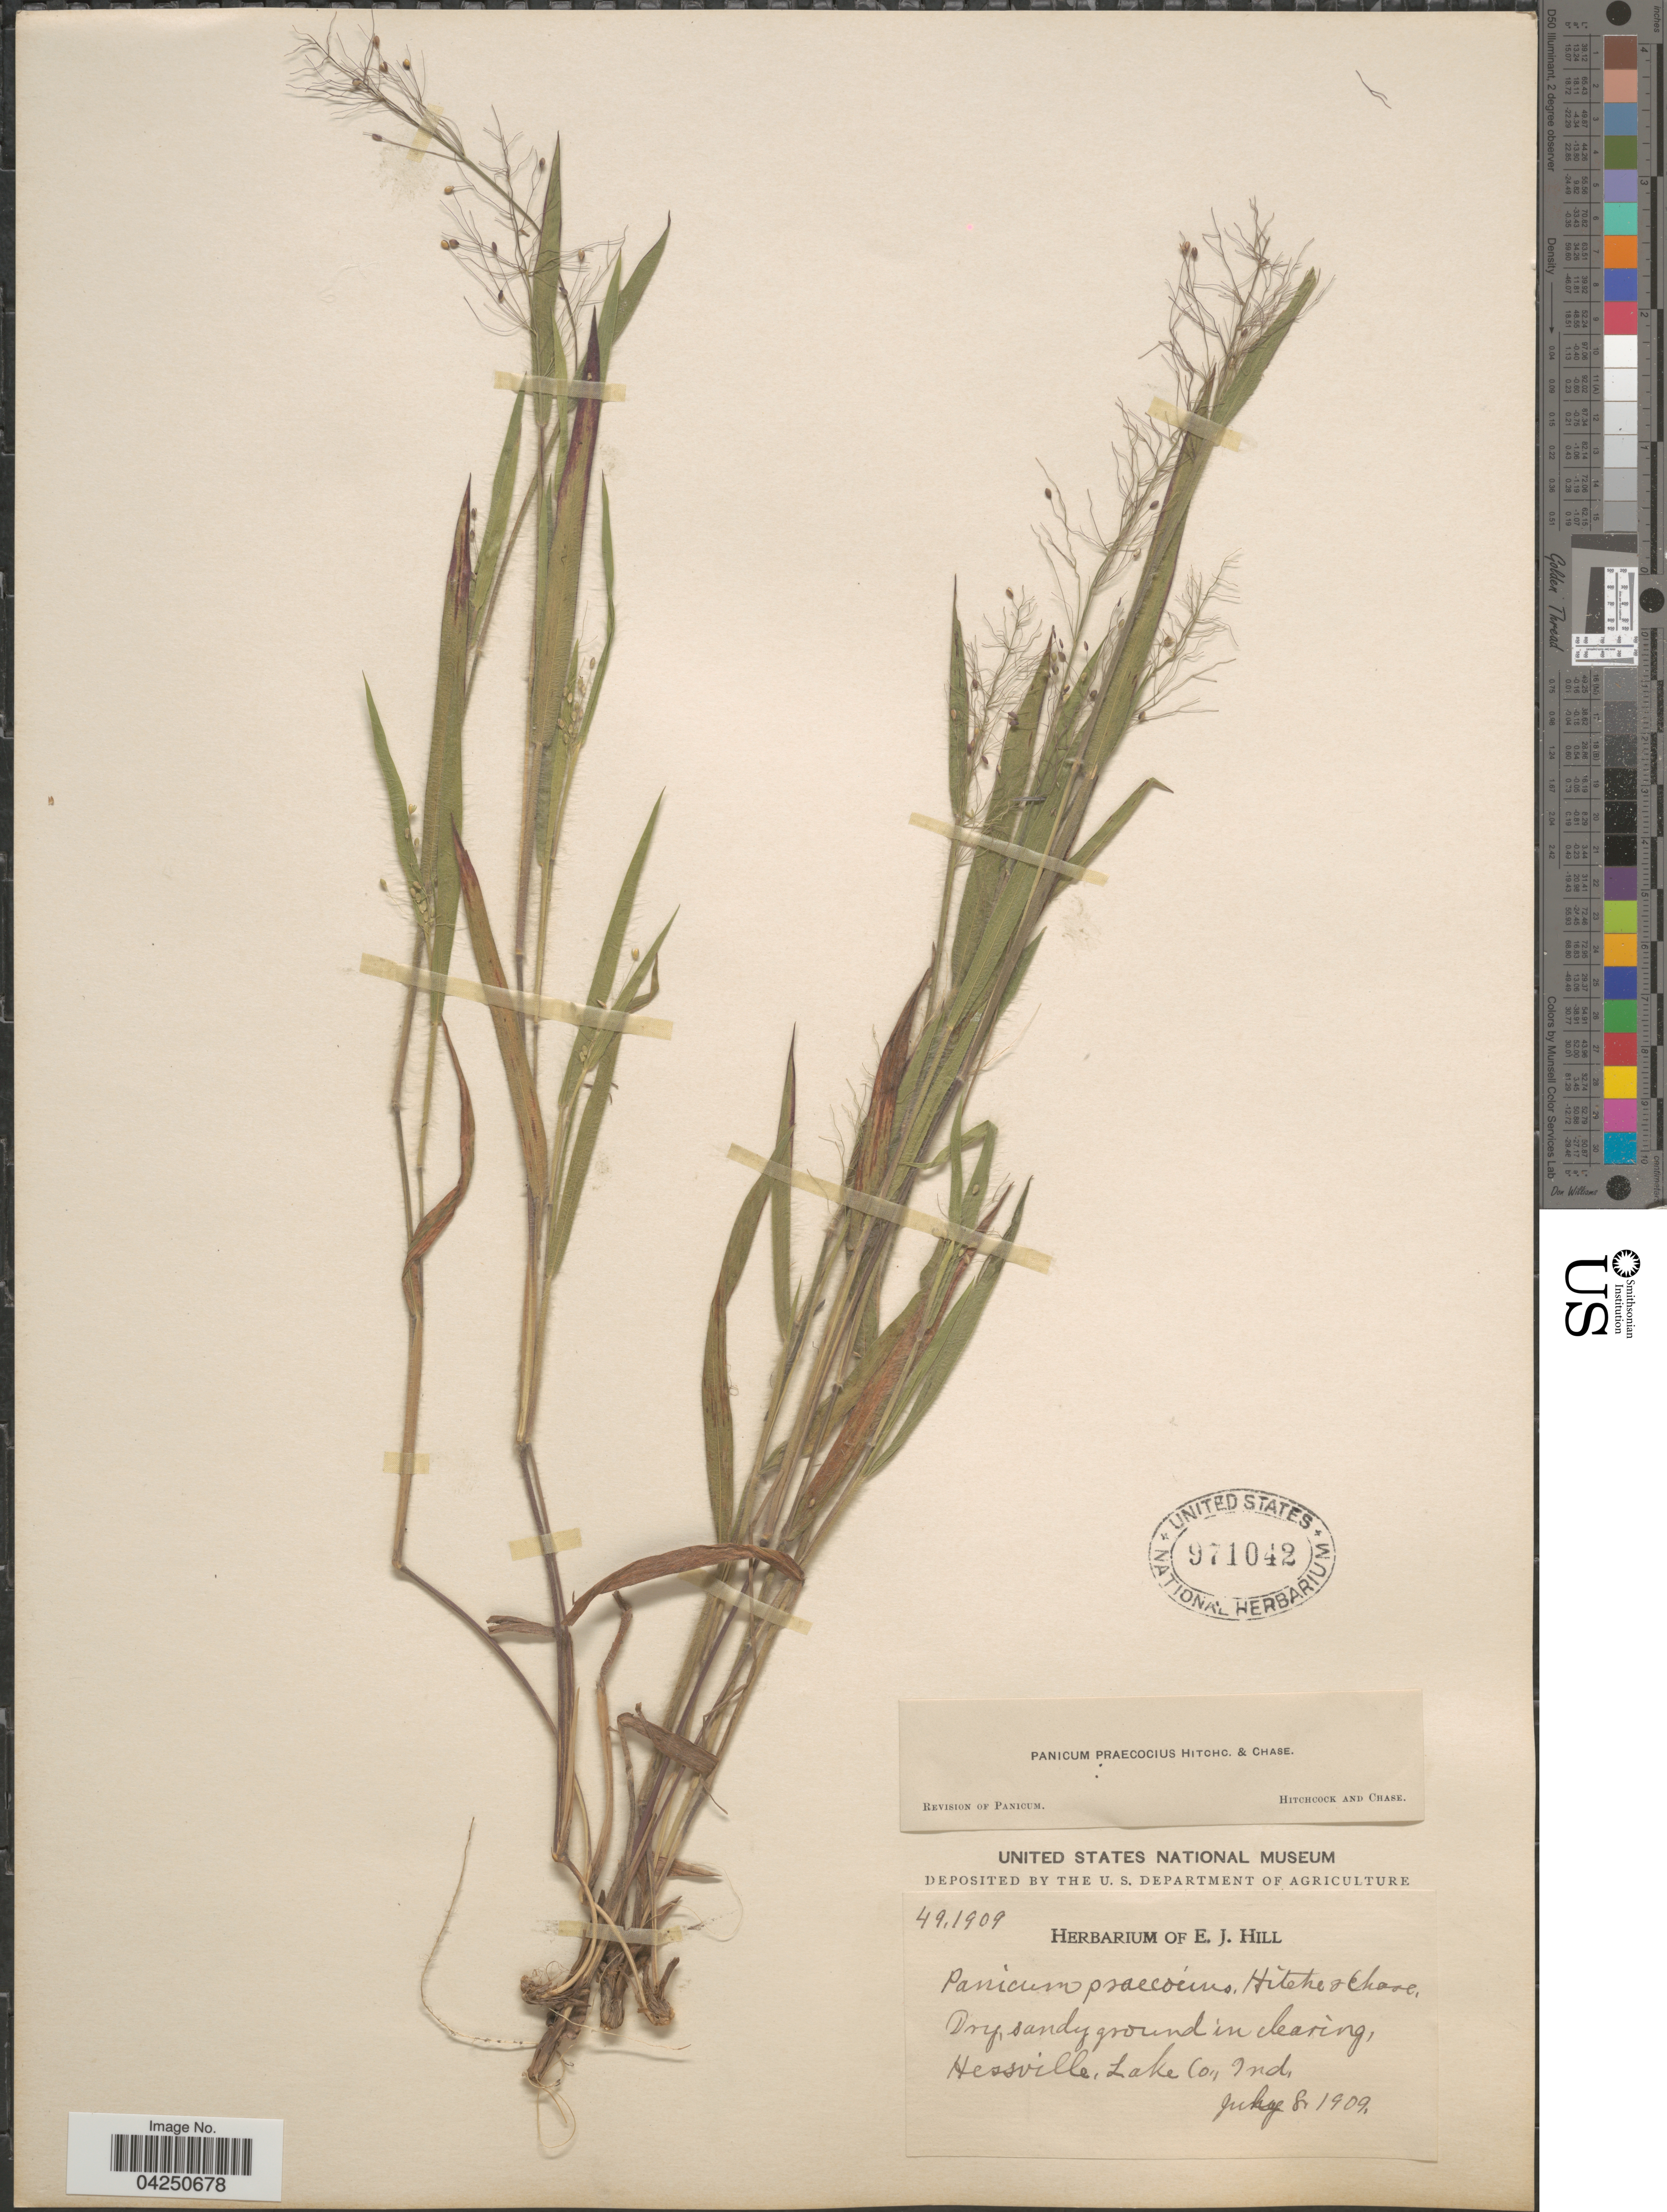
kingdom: Plantae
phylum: Tracheophyta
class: Liliopsida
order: Poales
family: Poaceae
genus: Dichanthelium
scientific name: Dichanthelium acuminatum var. acuminatum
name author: (Sw.) Gould & C.A. Clark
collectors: Ex herb. E. J. Hill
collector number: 49,1909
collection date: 1909-07-08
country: United States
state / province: Indiana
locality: Dry sandy ground in clearing, Hessville, Lake Co.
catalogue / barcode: US 971042